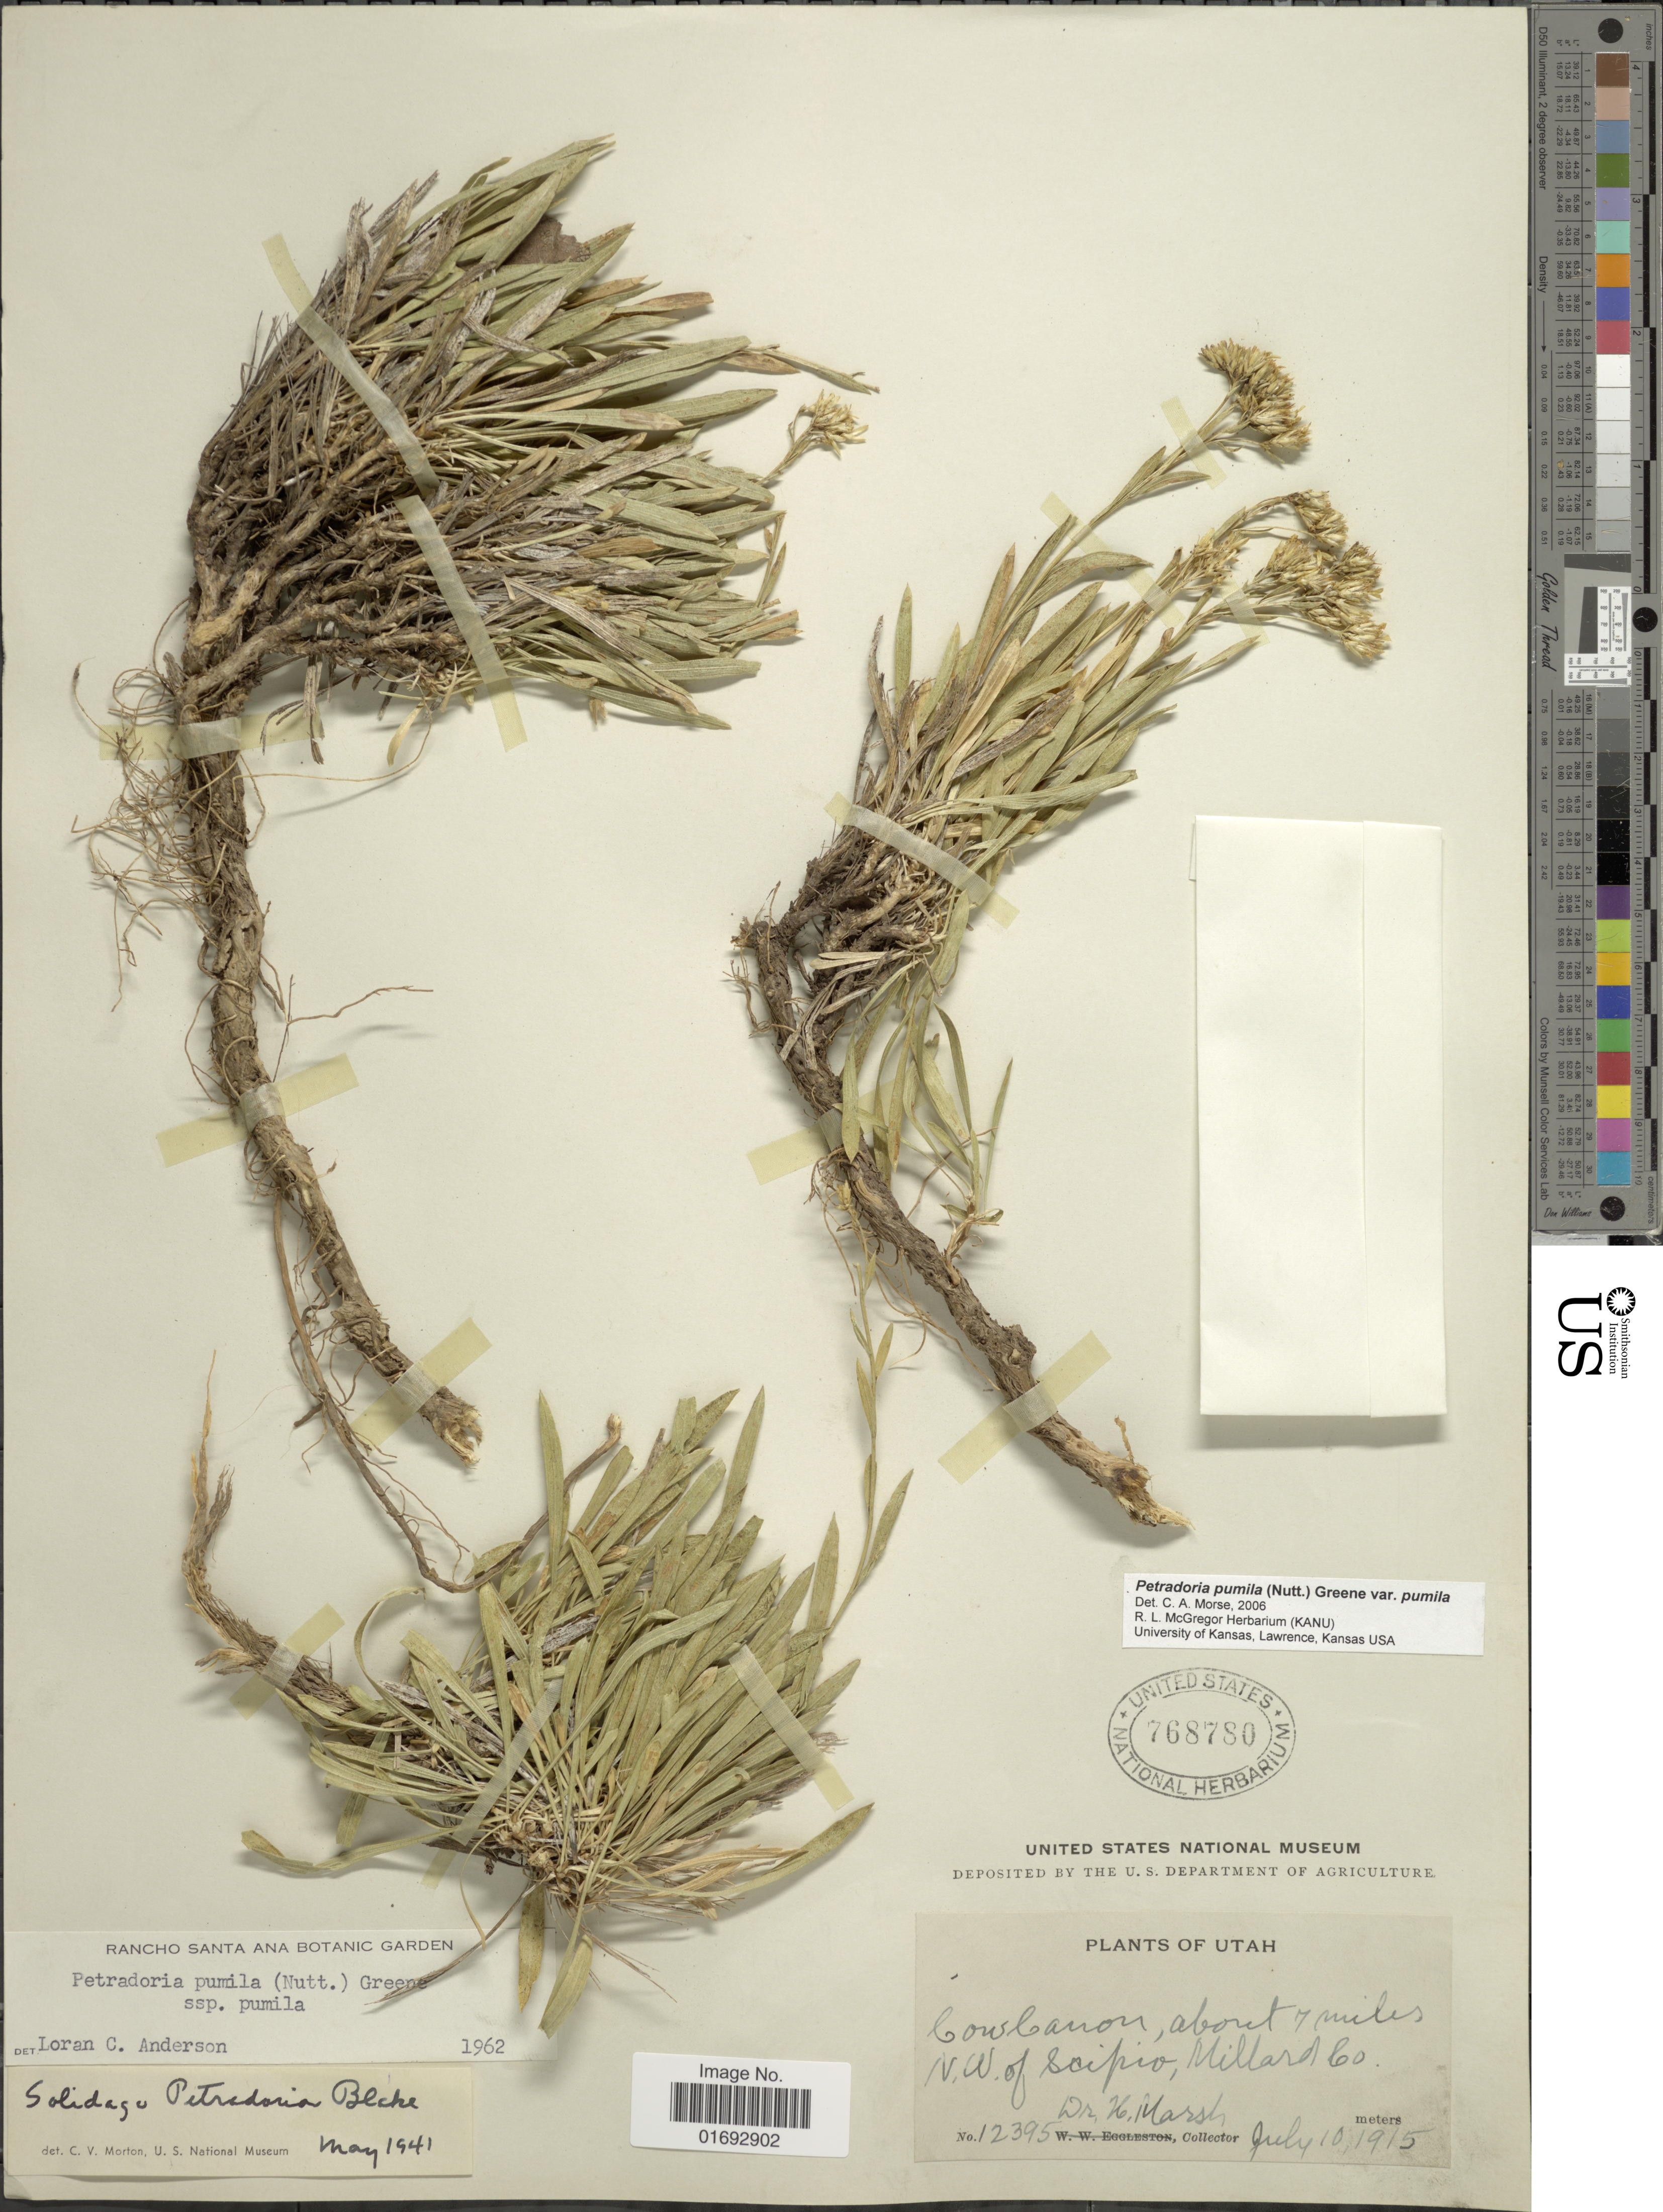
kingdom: Plantae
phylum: Tracheophyta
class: Magnoliopsida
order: Asterales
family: Asteraceae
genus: Petradoria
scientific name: Petradoria pumila var. pumila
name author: (Nutt.) Greene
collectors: H. Marsh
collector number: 12395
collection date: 1915-07-10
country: United States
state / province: Utah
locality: Cow Canon, about 7 miles N.W. of Scipio, Millard Co.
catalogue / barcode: US 768780